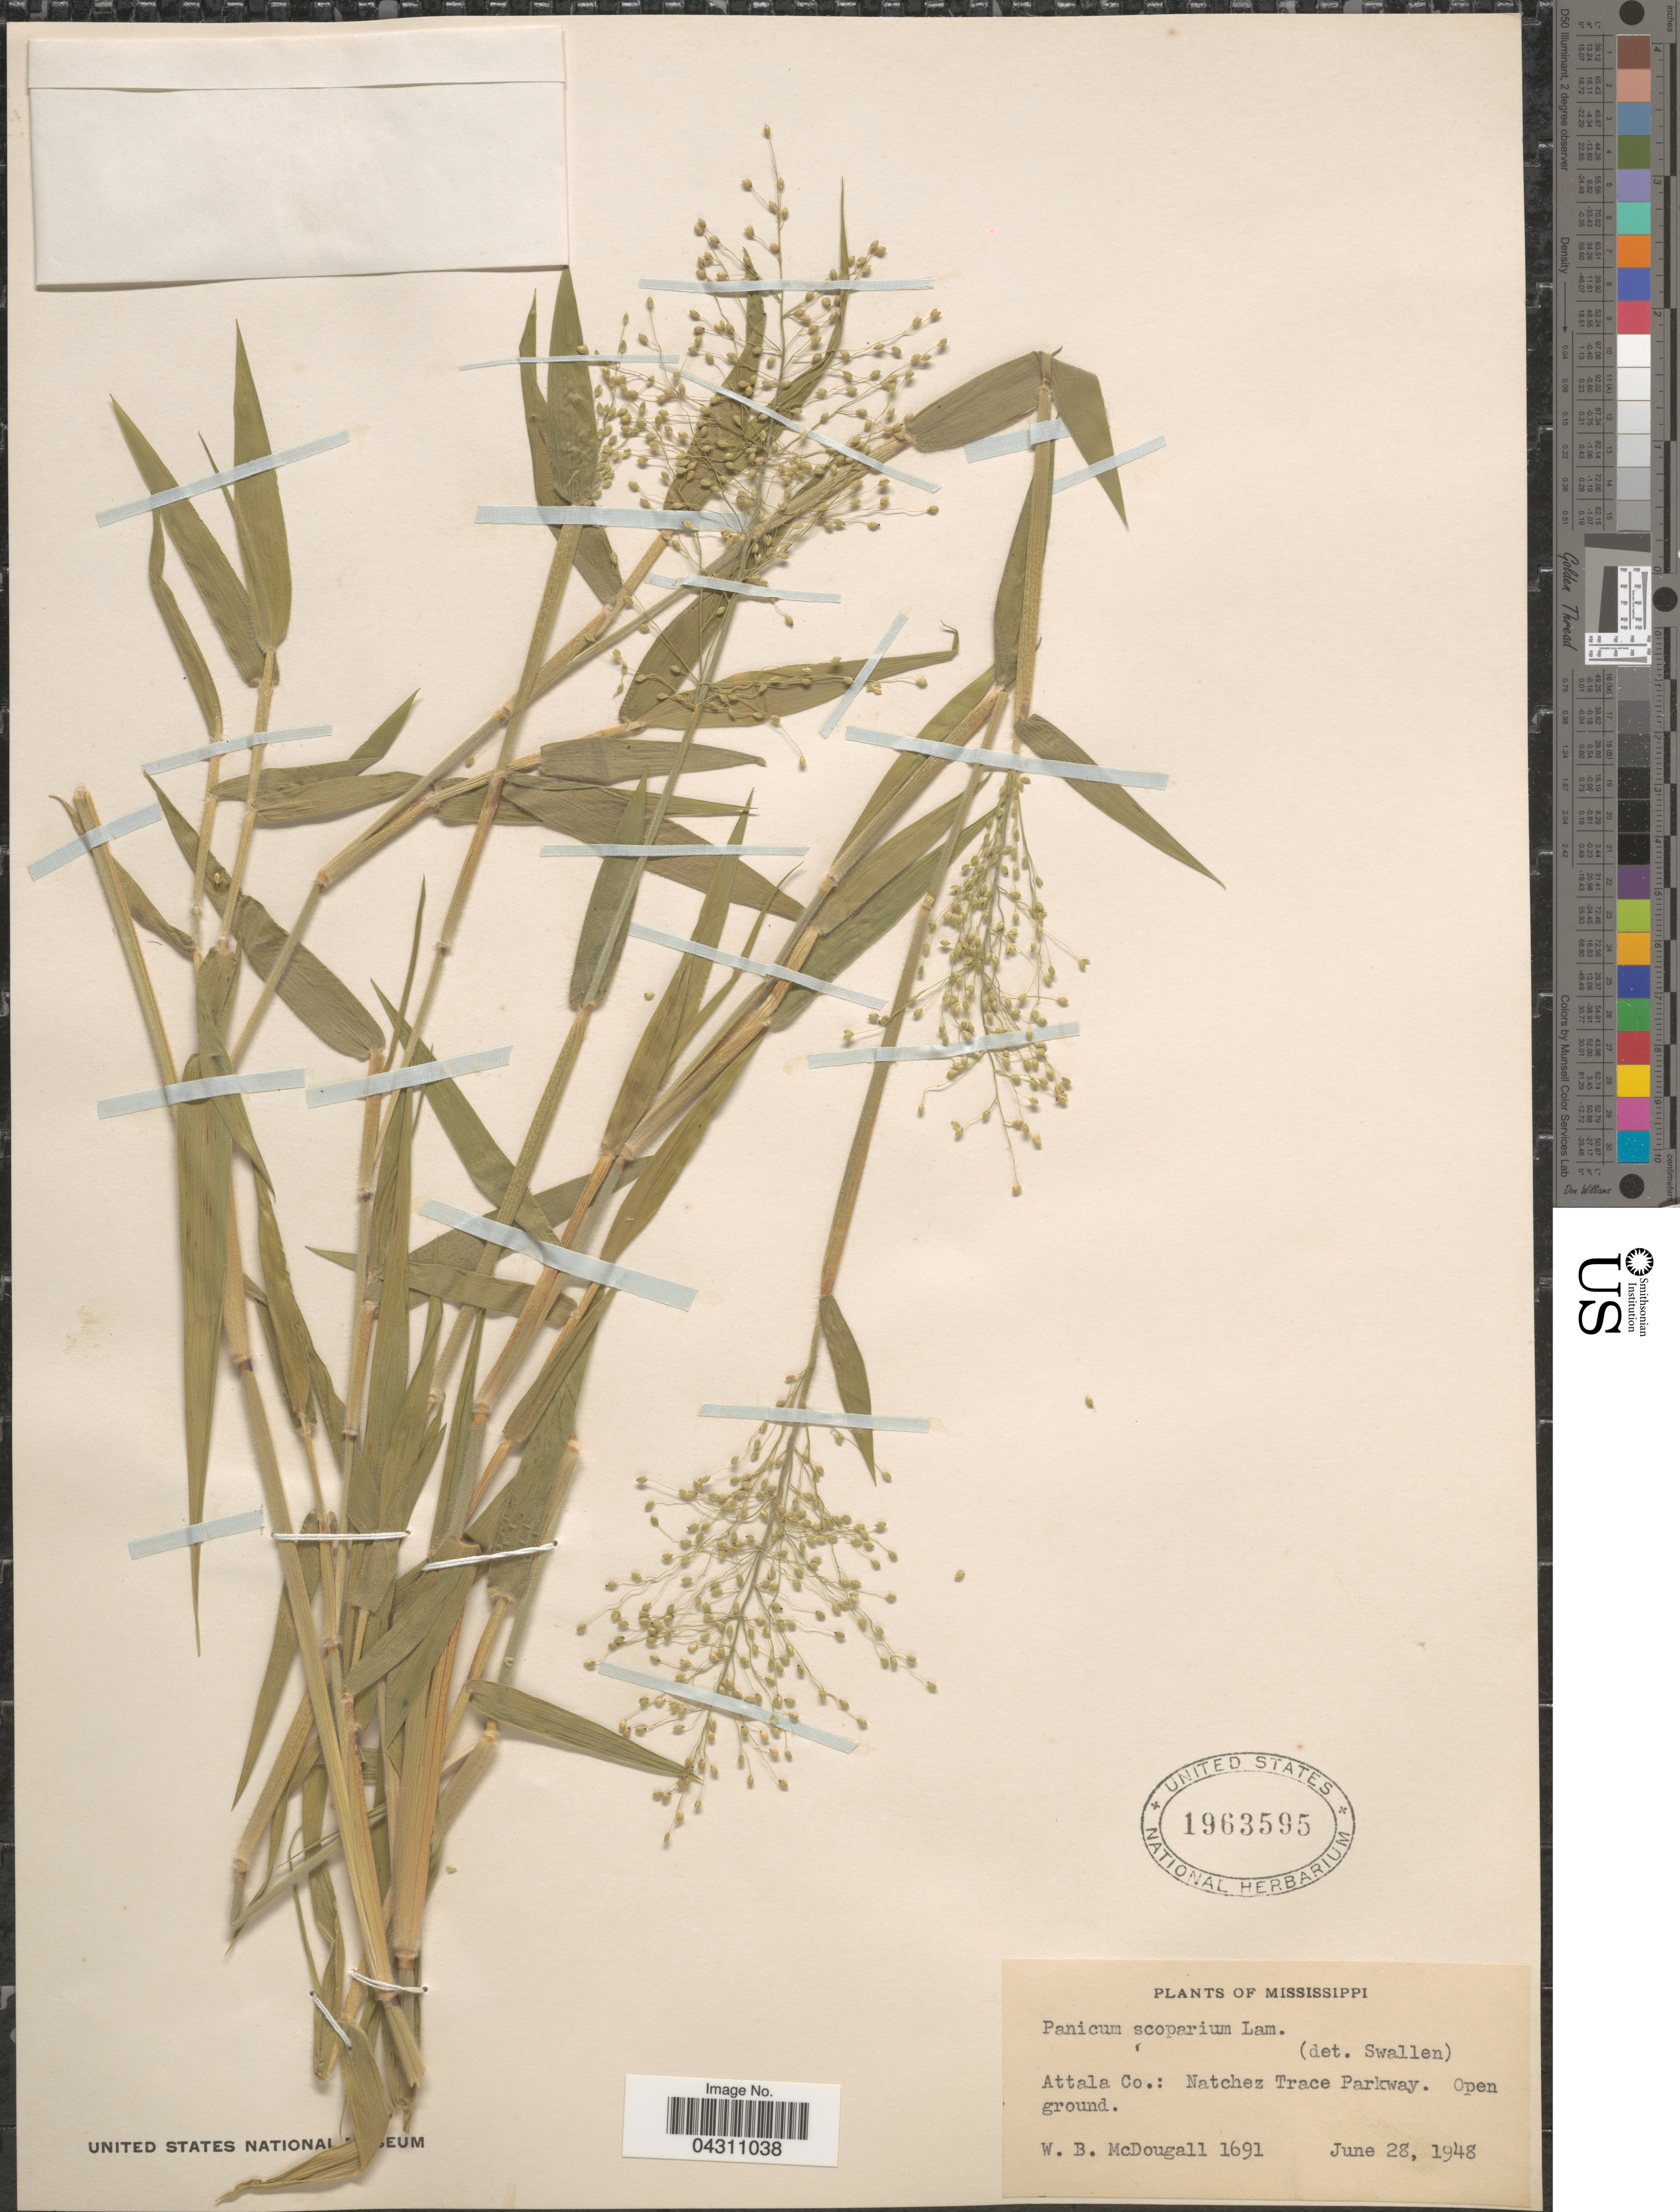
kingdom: Plantae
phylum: Tracheophyta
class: Liliopsida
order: Poales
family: Poaceae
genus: Dichanthelium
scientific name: Dichanthelium scoparium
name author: (Lam.) Gould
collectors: W. B. McDougall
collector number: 1691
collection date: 1948-06-28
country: United States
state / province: Mississippi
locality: Attala Co.: Natchez Trace Parkway. Open ground.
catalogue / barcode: US 1963595